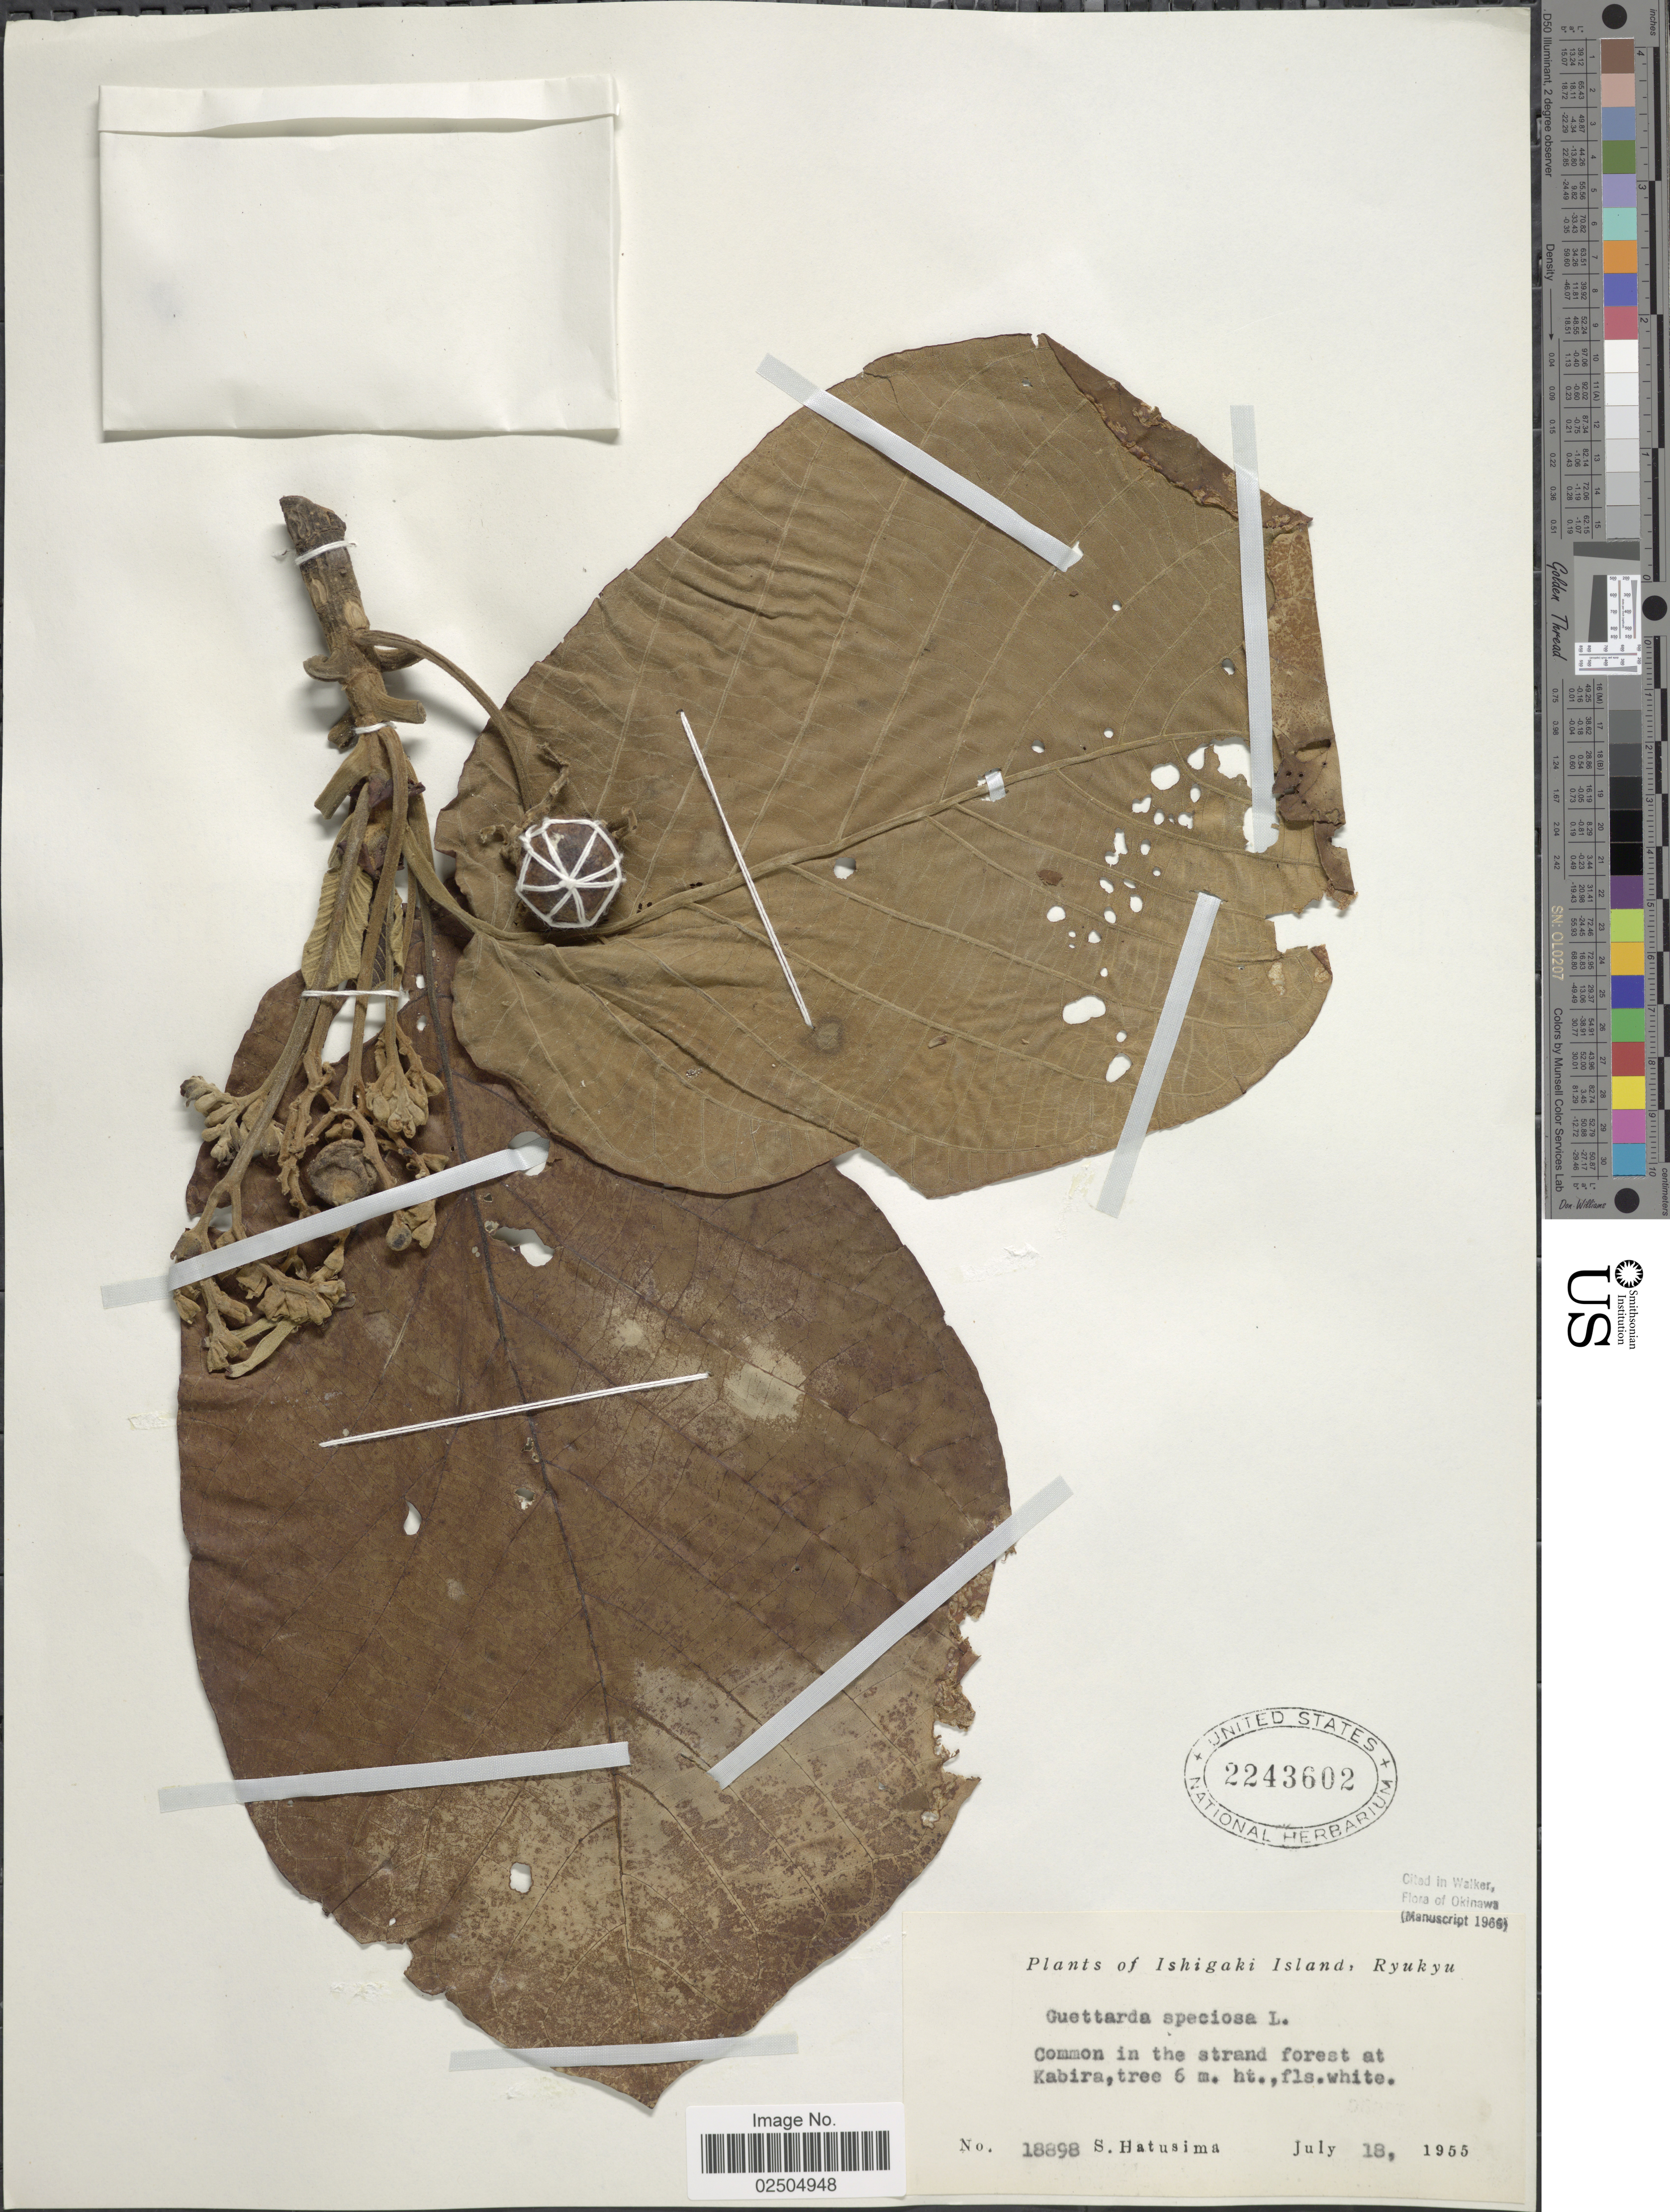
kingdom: Plantae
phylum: Tracheophyta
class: Magnoliopsida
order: Gentianales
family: Rubiaceae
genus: Guettarda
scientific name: Guettarda speciosa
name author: L.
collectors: S. Hatusima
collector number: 18898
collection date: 1955-07-18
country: Japan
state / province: Okinawa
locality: Ishigaki Island, Ryukyu, Common in the strand forest at Kabira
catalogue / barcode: US 2243602